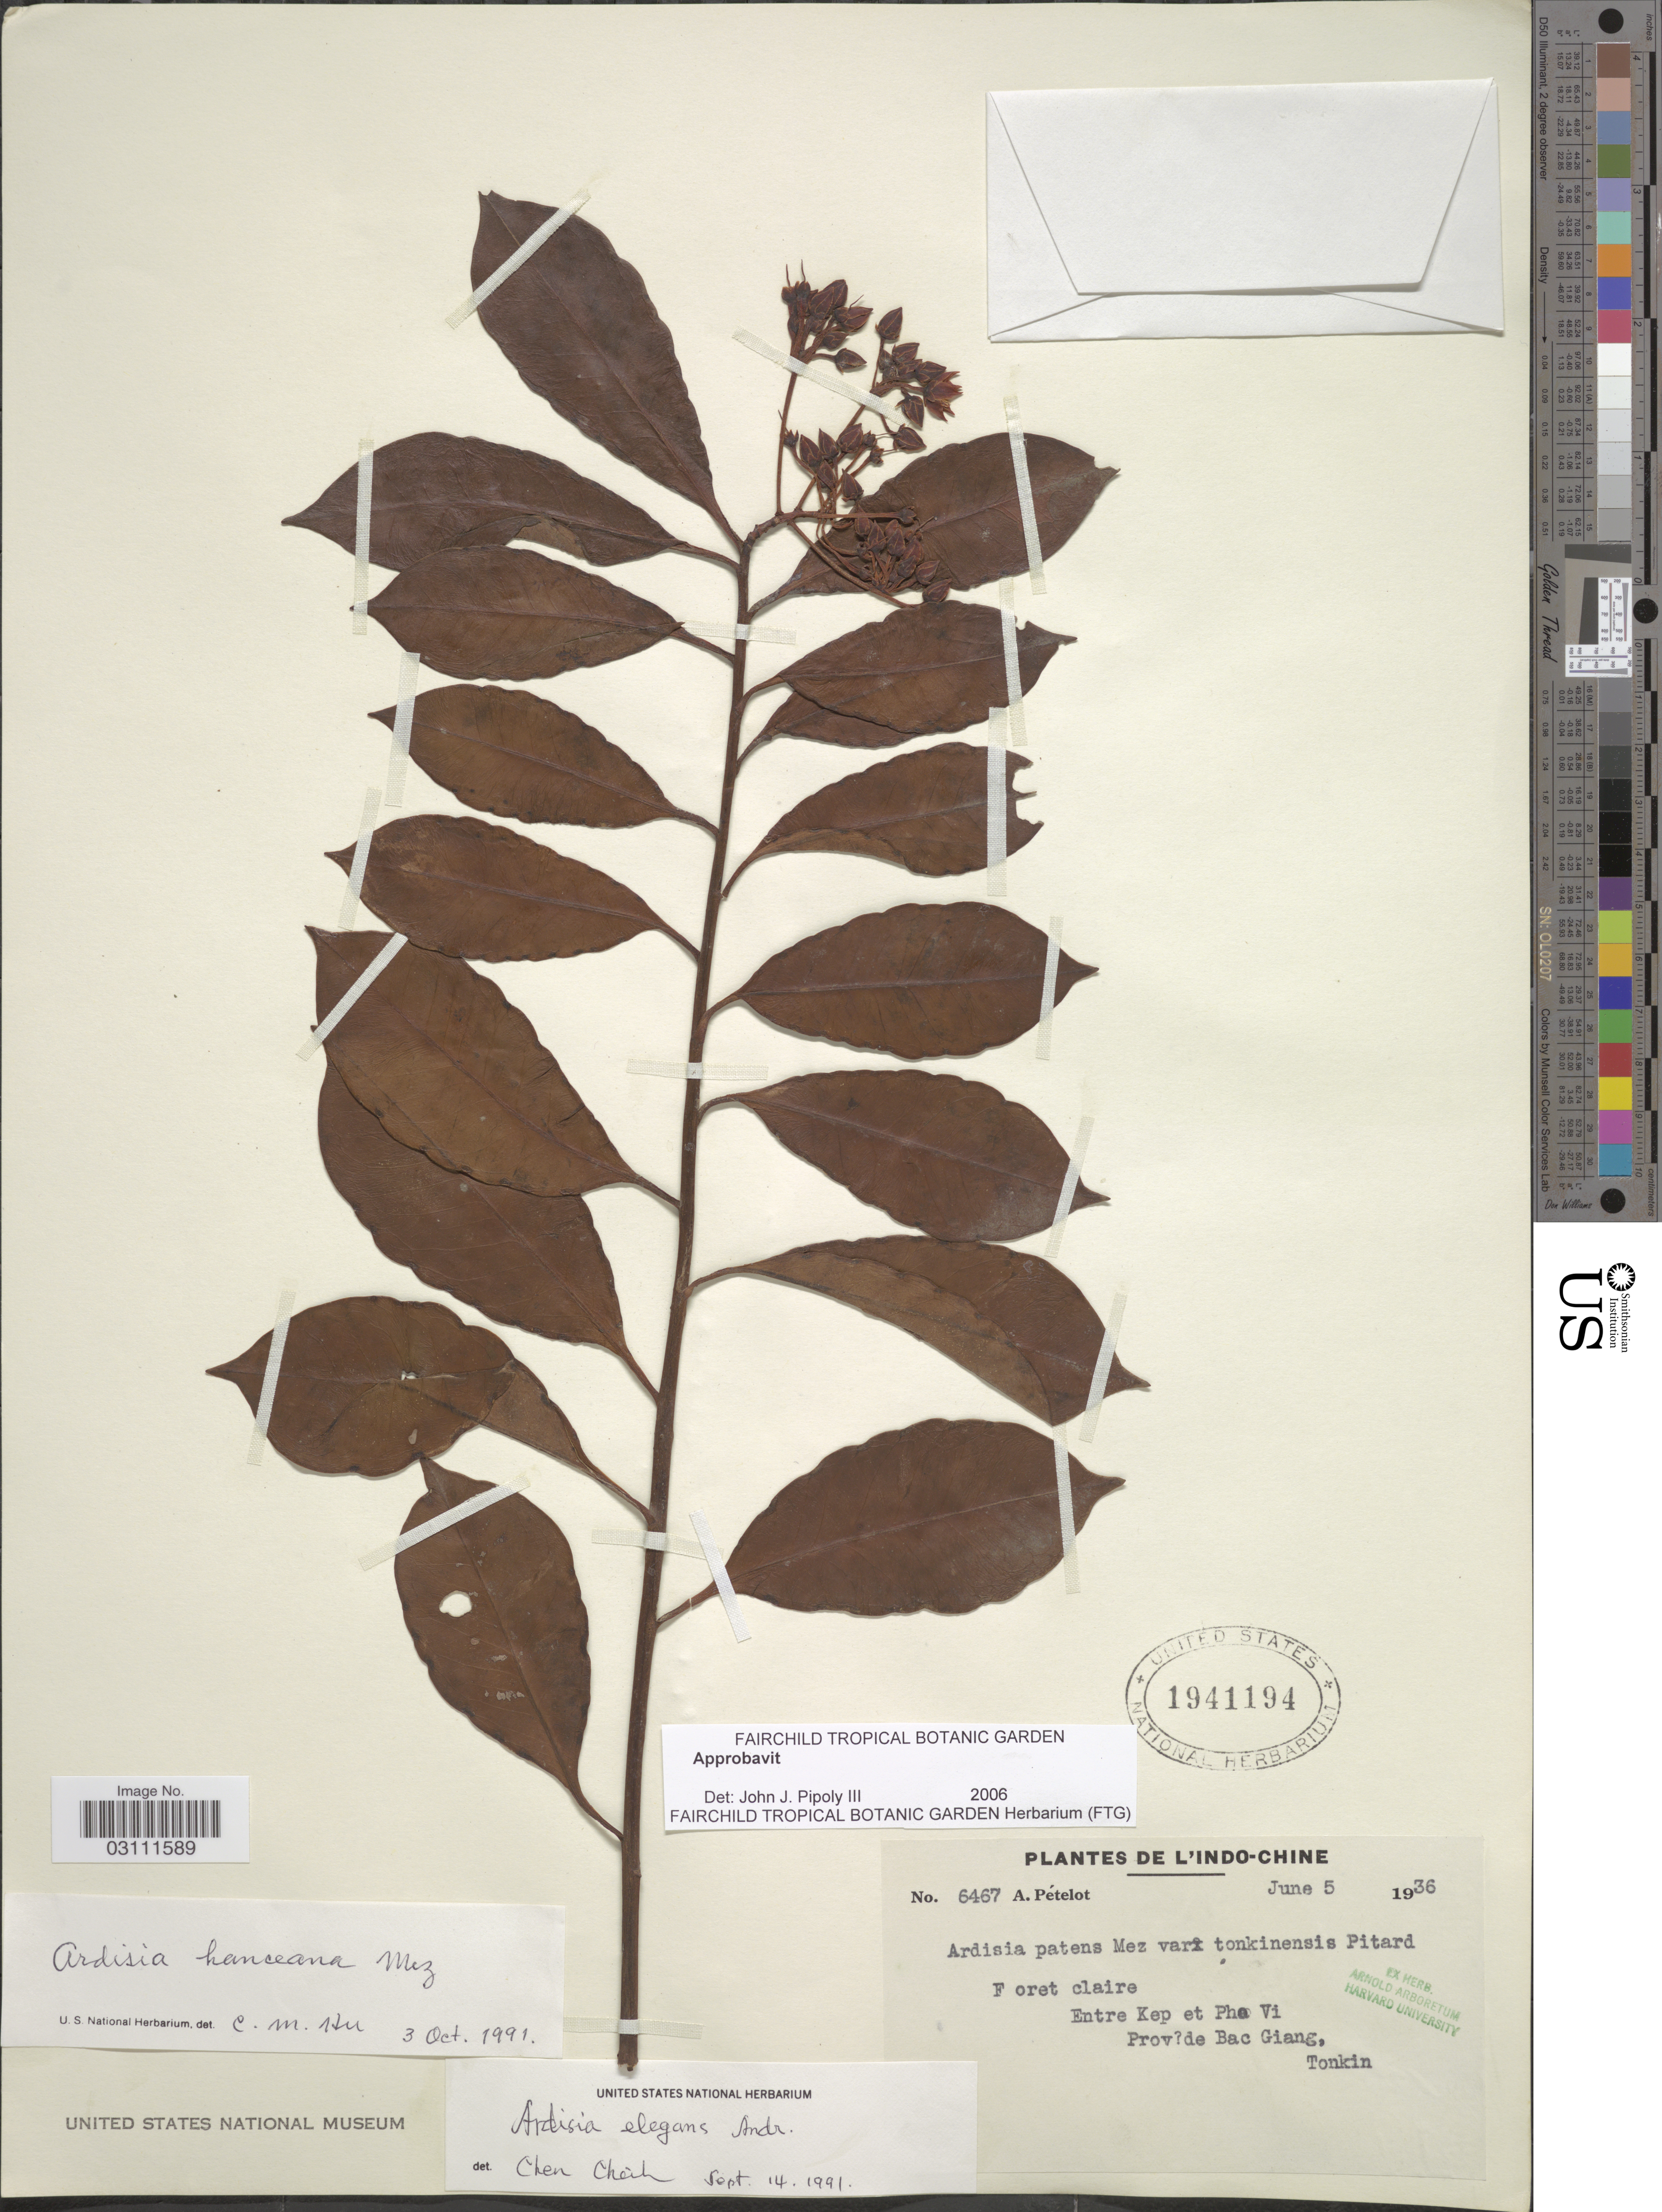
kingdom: Plantae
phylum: Tracheophyta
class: Magnoliopsida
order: Ericales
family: Primulaceae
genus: Ardisia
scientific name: Ardisia hanceana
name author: Mez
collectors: A. Petelot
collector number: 6467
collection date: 1936-06-05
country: Vietnam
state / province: Bac Giang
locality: De L'Indo-Chine, Entre Kep et Pho Vi, Prov de Bac Giang. Tonkin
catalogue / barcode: US 1941194